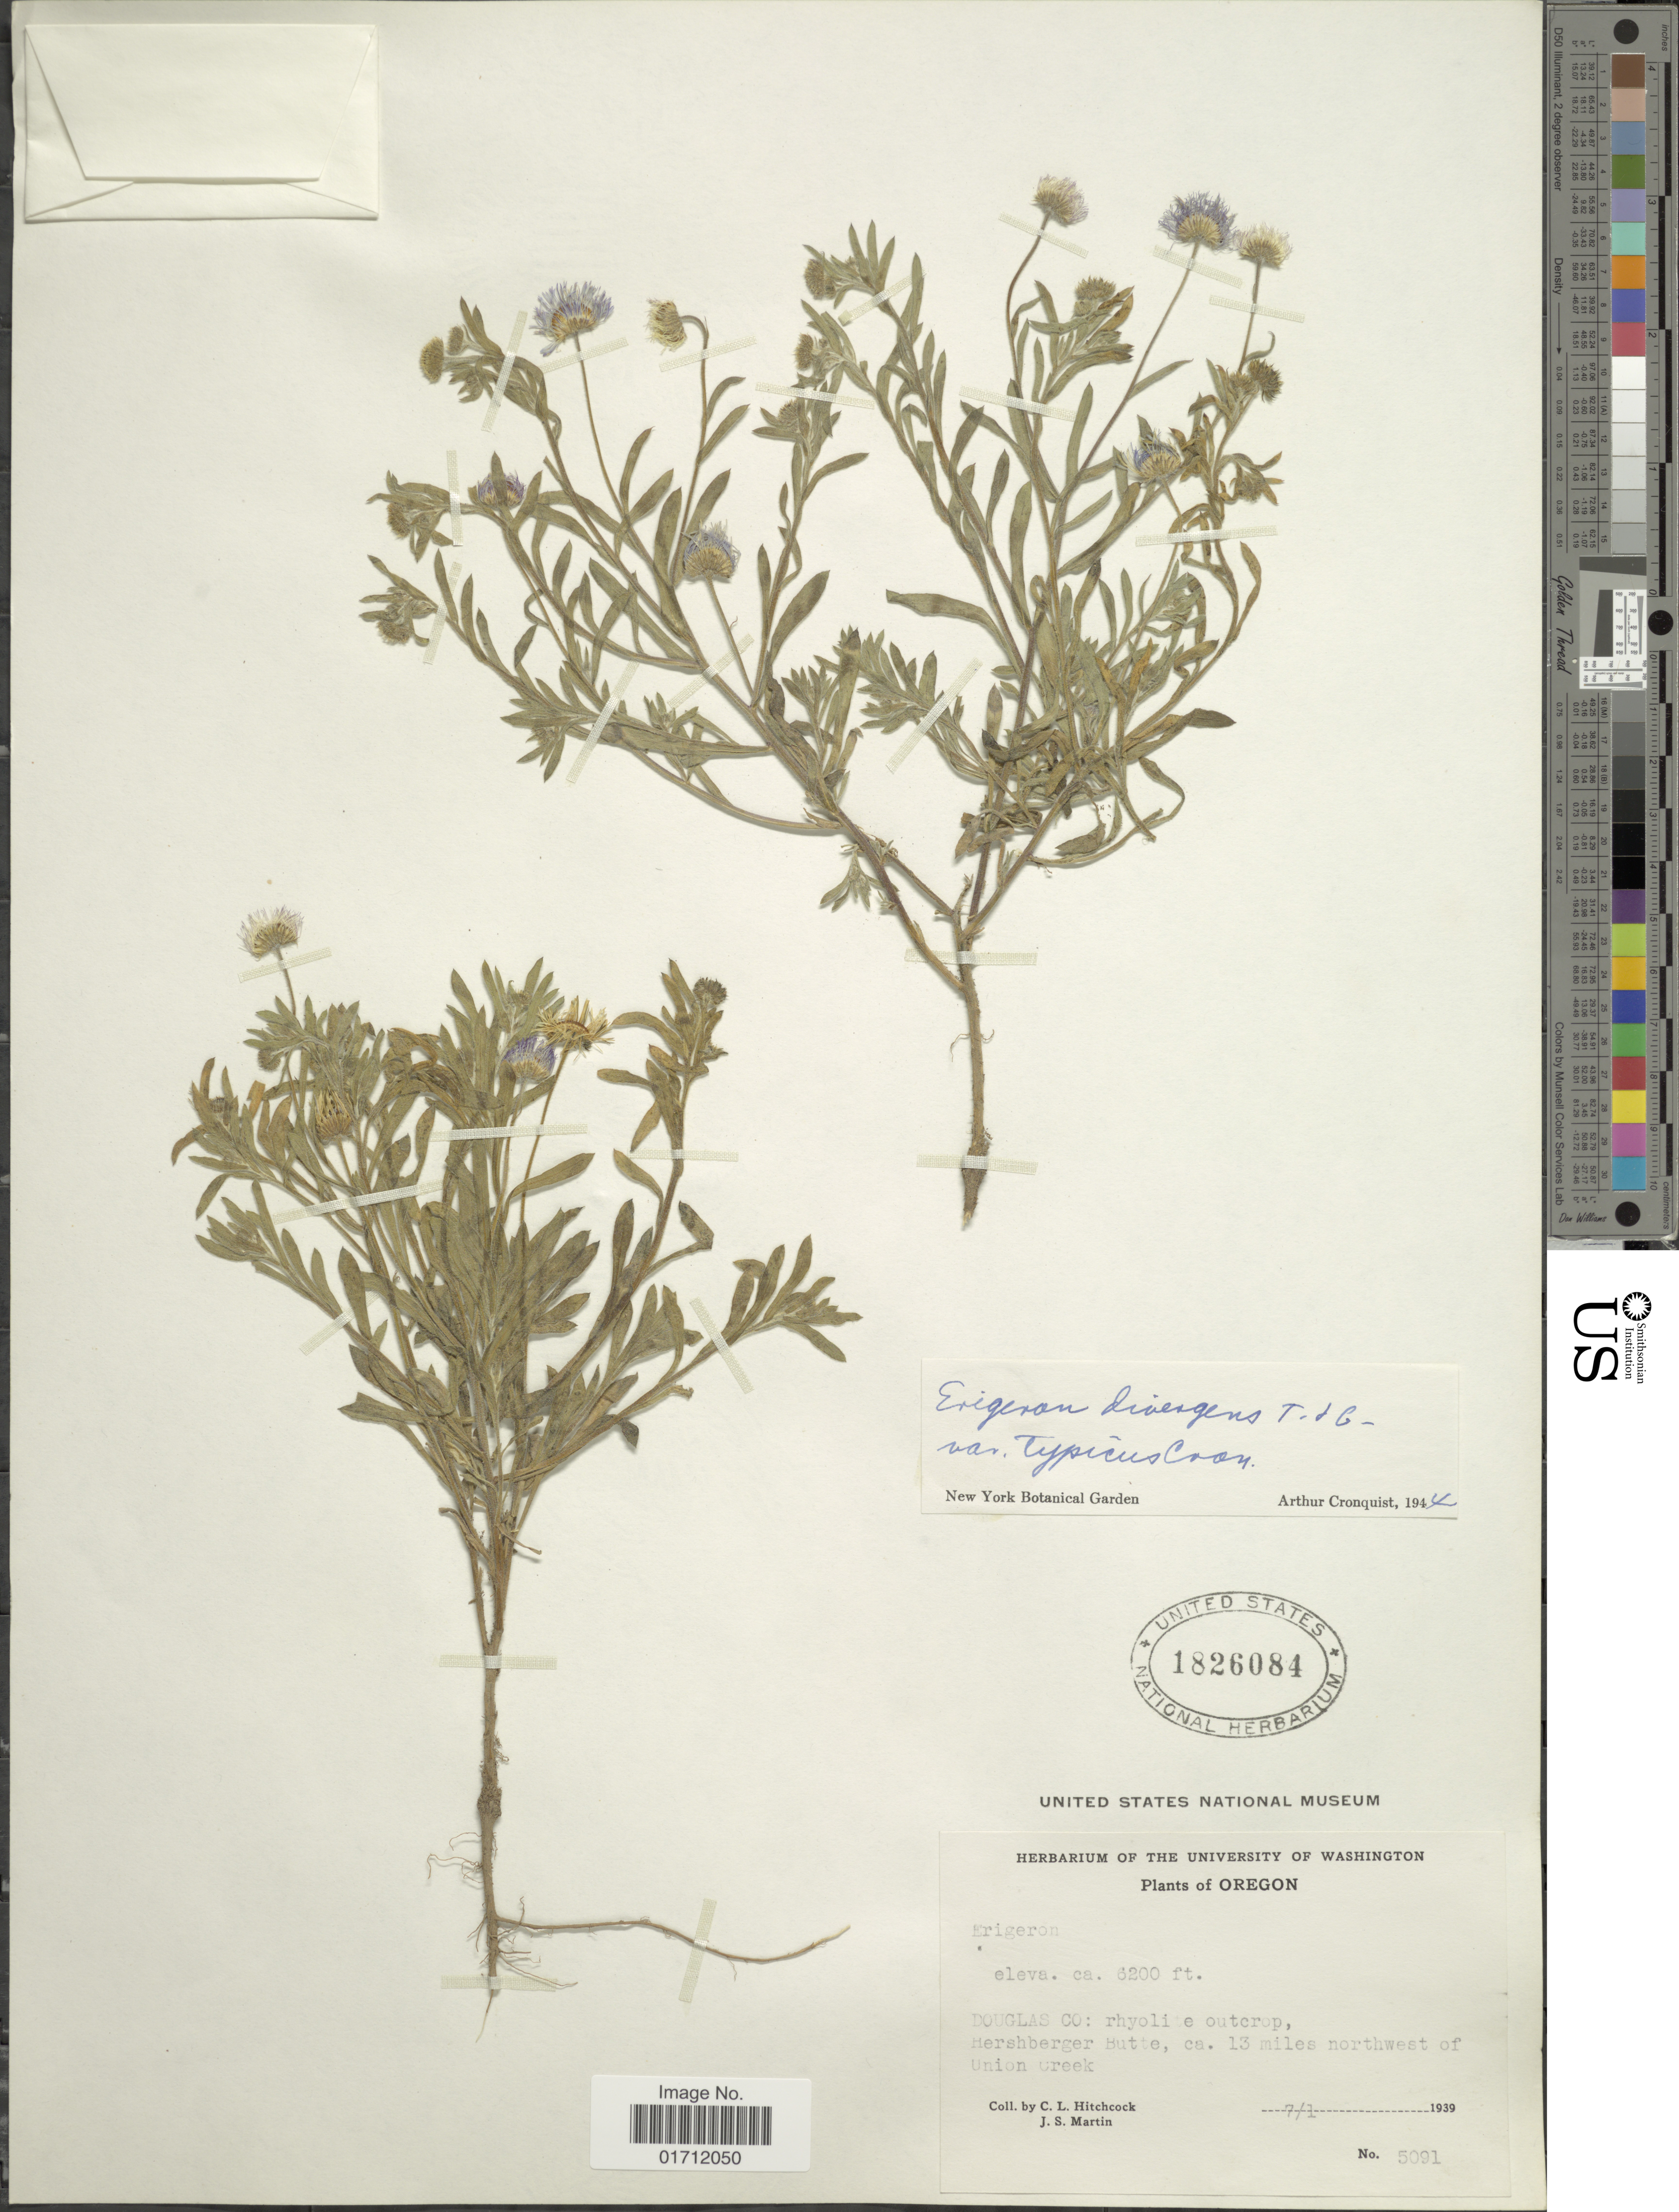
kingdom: Plantae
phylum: Tracheophyta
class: Magnoliopsida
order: Asterales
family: Asteraceae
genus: Erigeron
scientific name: Erigeron divergens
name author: Torr. & A. Gray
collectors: C. L. Hitchcock & J. S. Martin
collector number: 5091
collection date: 1939-07-01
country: United States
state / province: Oregon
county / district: Douglas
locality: Douglas Co. Hershberger Butte ca. 13 miles northwest of Union Creek.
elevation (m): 1890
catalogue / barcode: US 1826084